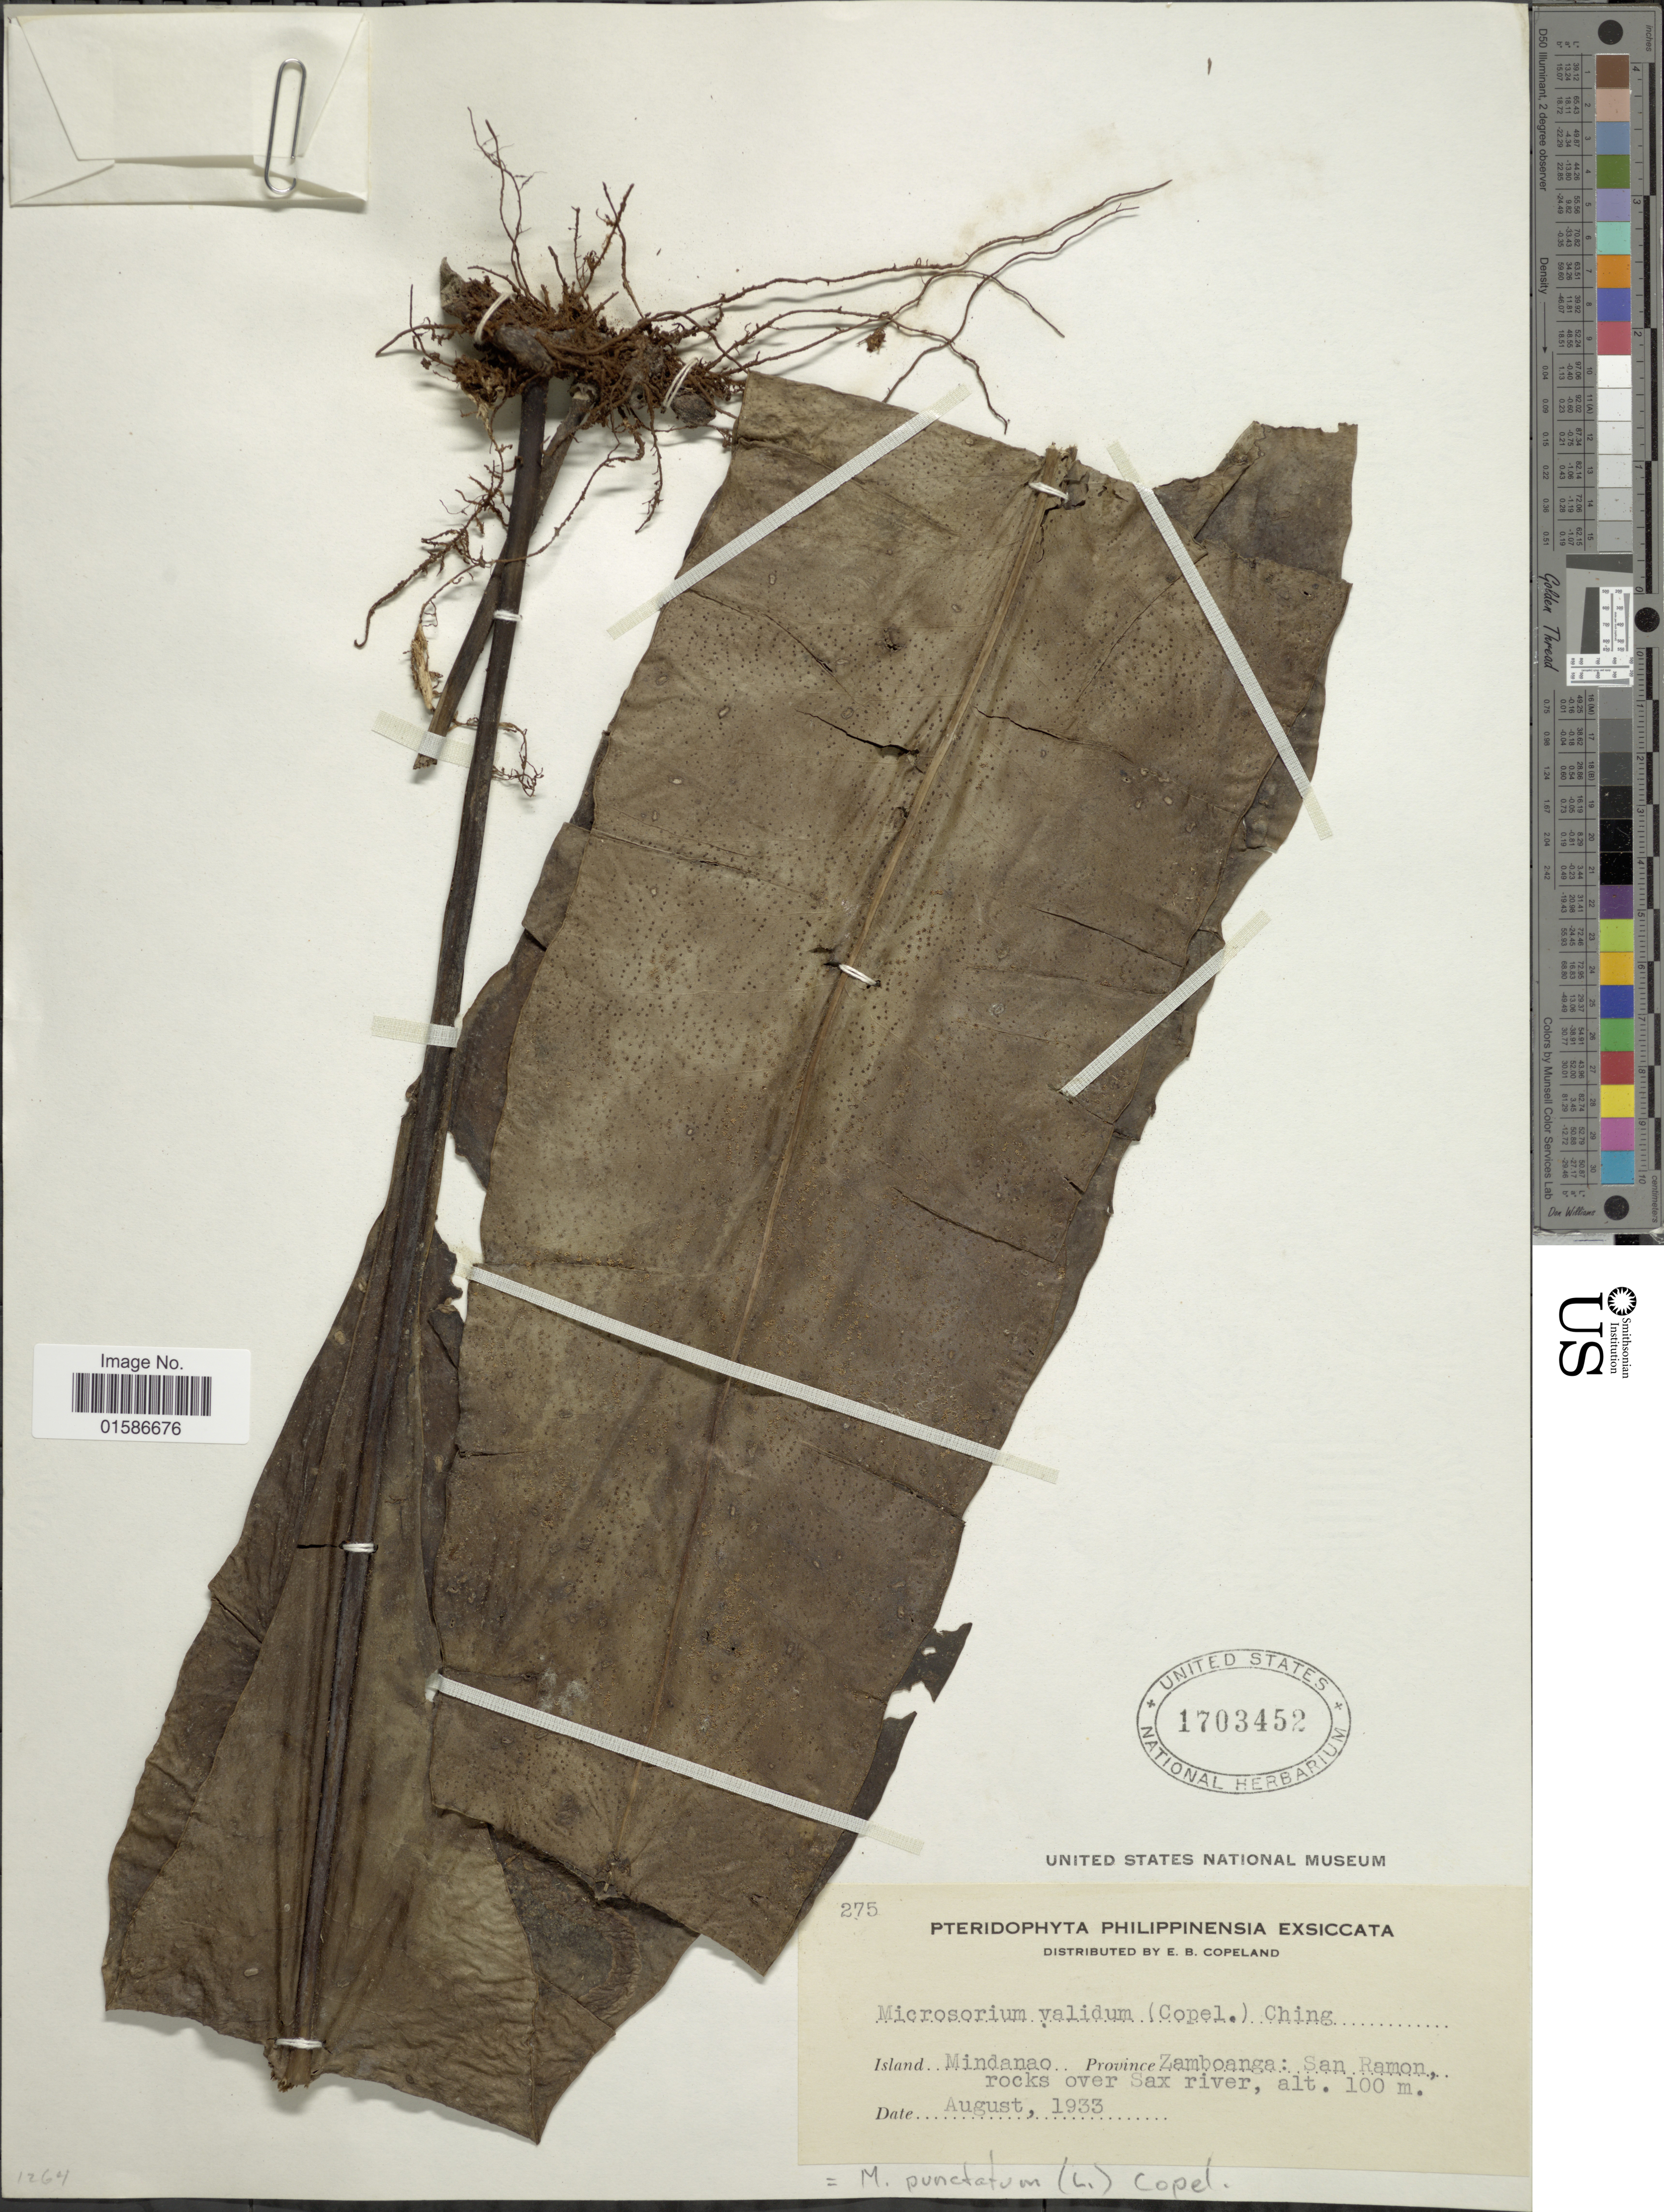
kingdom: Plantae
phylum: Tracheophyta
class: Polypodiopsida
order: Polypodiales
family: Polypodiaceae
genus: Microsorum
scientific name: Microsorum punctatum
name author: (L.) Copel.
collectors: E. B. Copeland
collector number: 275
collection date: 1933-08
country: Philippines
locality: Island Mindanao, Province Zamboanga: San Ramon, rocks over Sax river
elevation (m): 100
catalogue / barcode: US 1703452